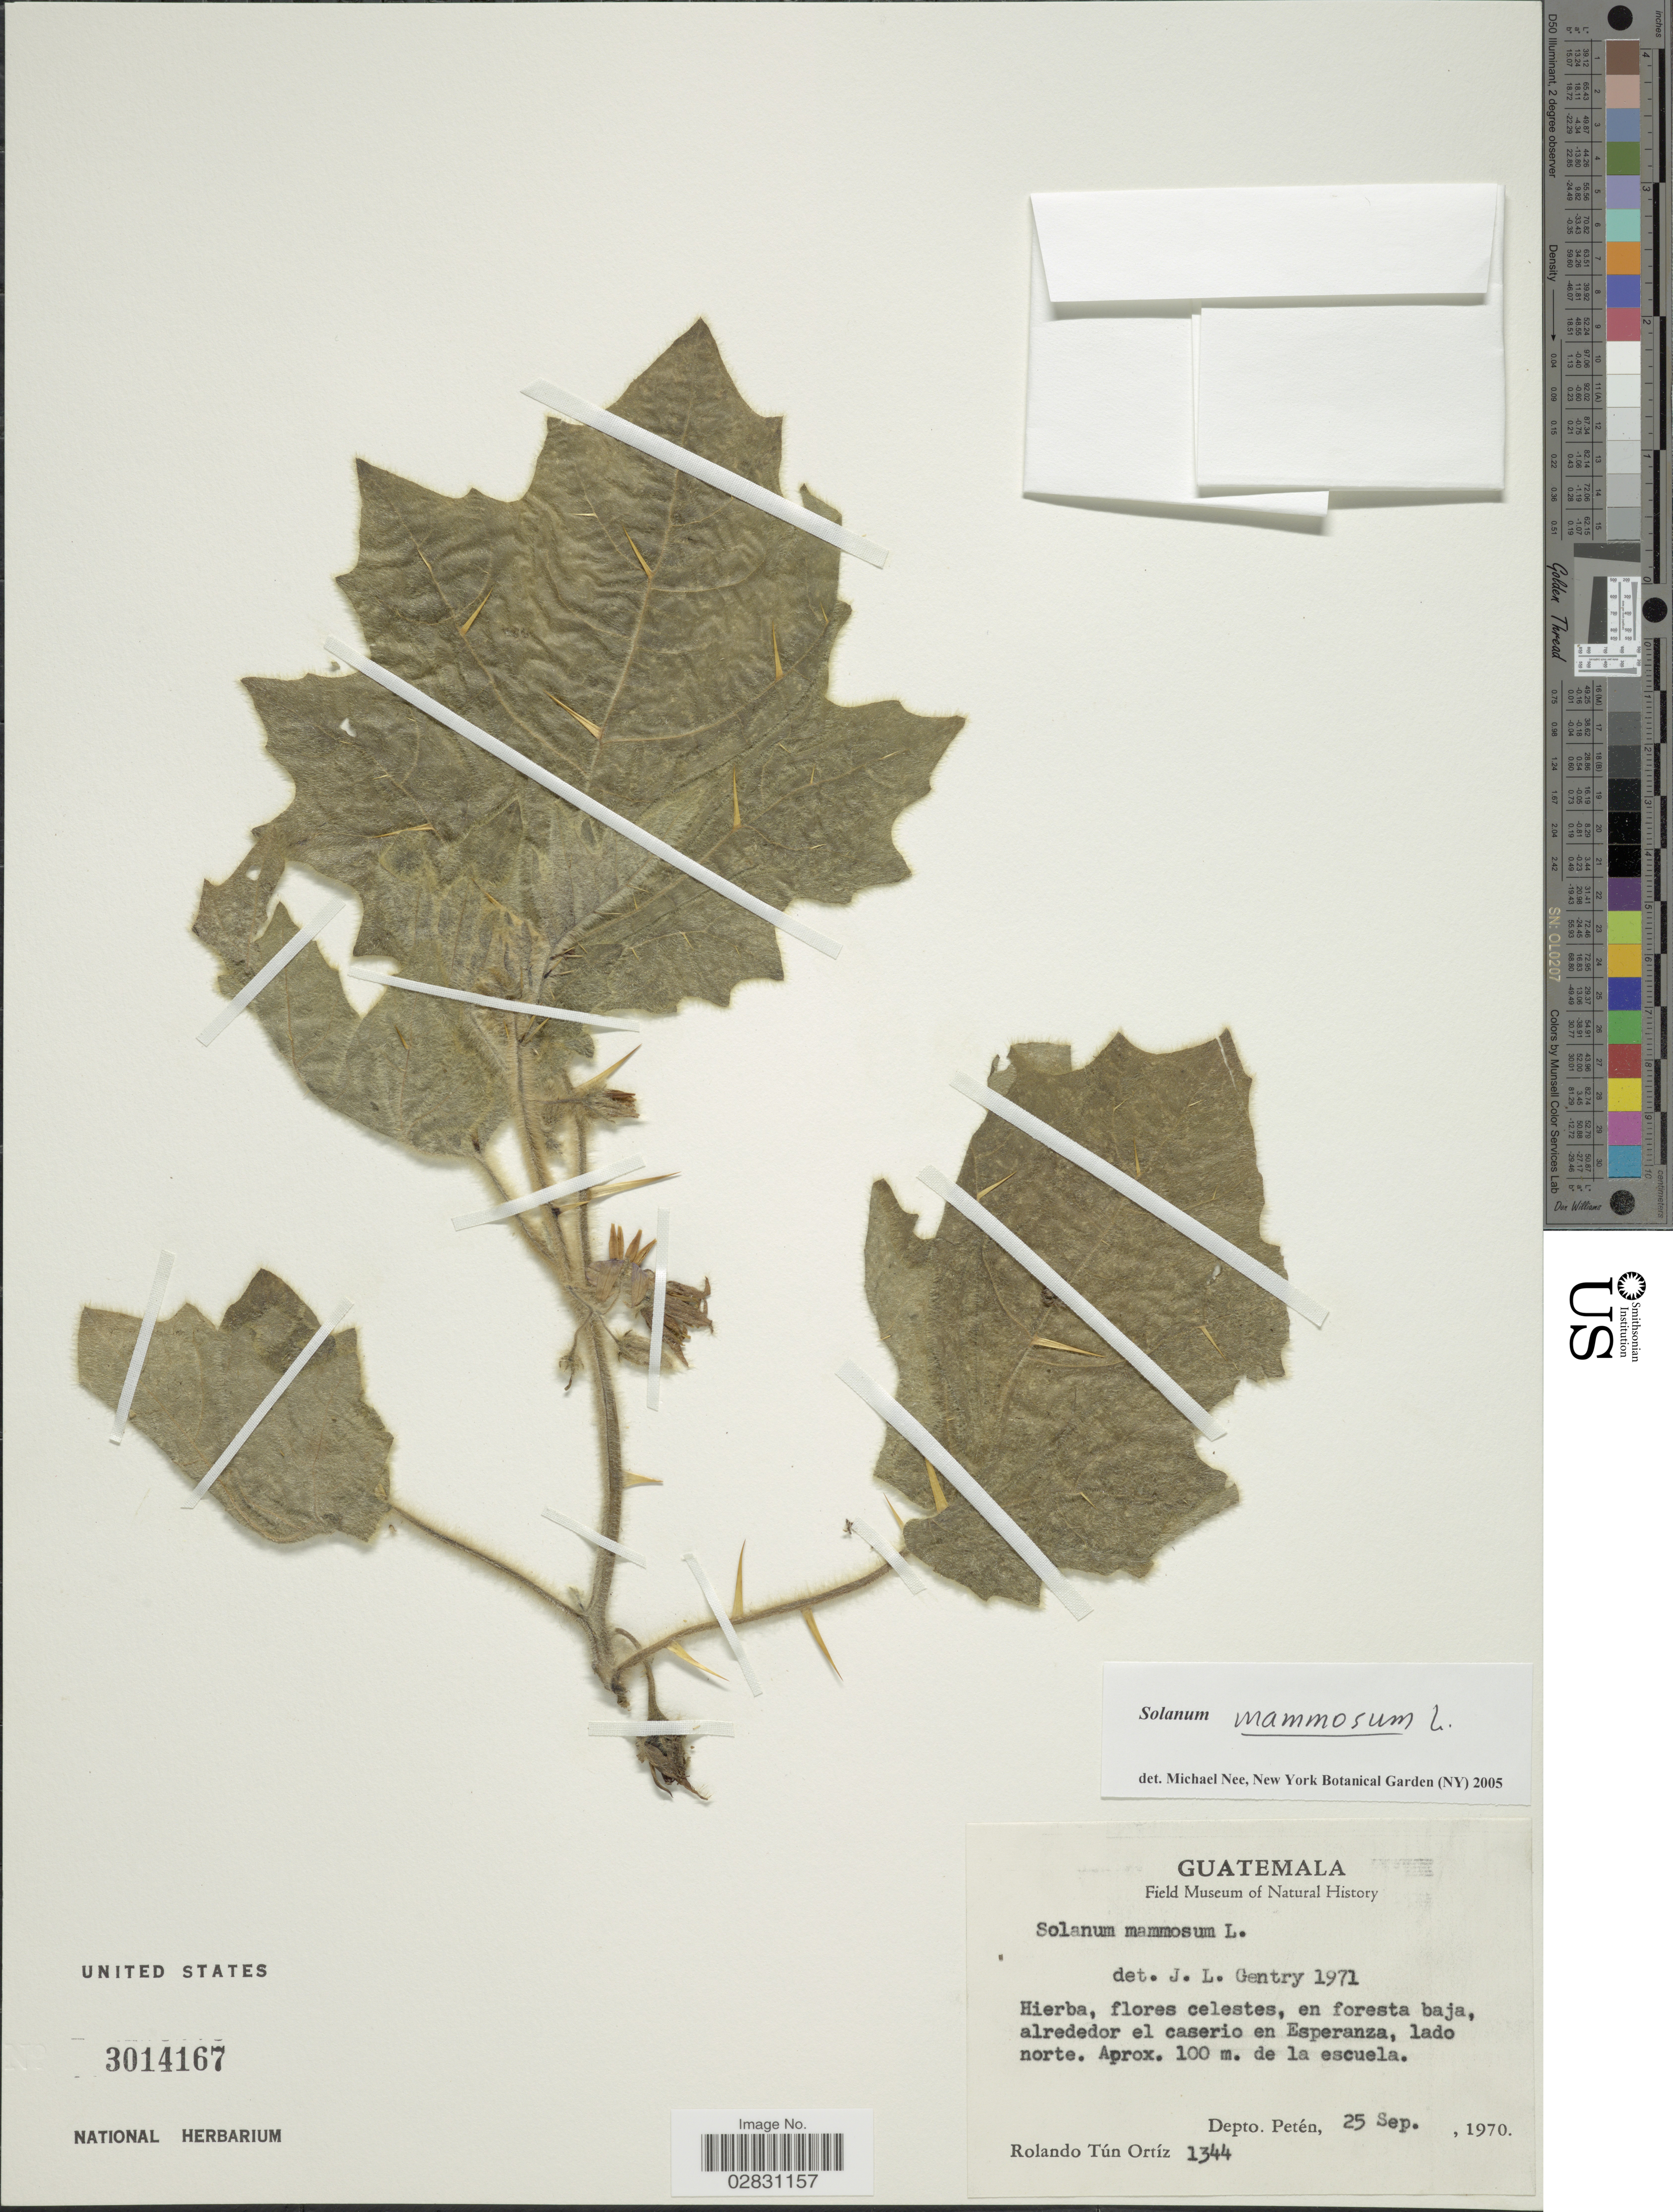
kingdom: Plantae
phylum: Tracheophyta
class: Magnoliopsida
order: Solanales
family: Solanaceae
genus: Solanum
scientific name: Solanum mammosum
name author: L.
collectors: R. T. Ortíz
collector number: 1344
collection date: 1970-09-25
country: Guatemala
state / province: El Petén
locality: Alrededor el caserio en Esperanza, lado norte, Aprox. 100 m. de la escuela, Depto. Petén.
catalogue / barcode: US 3014167